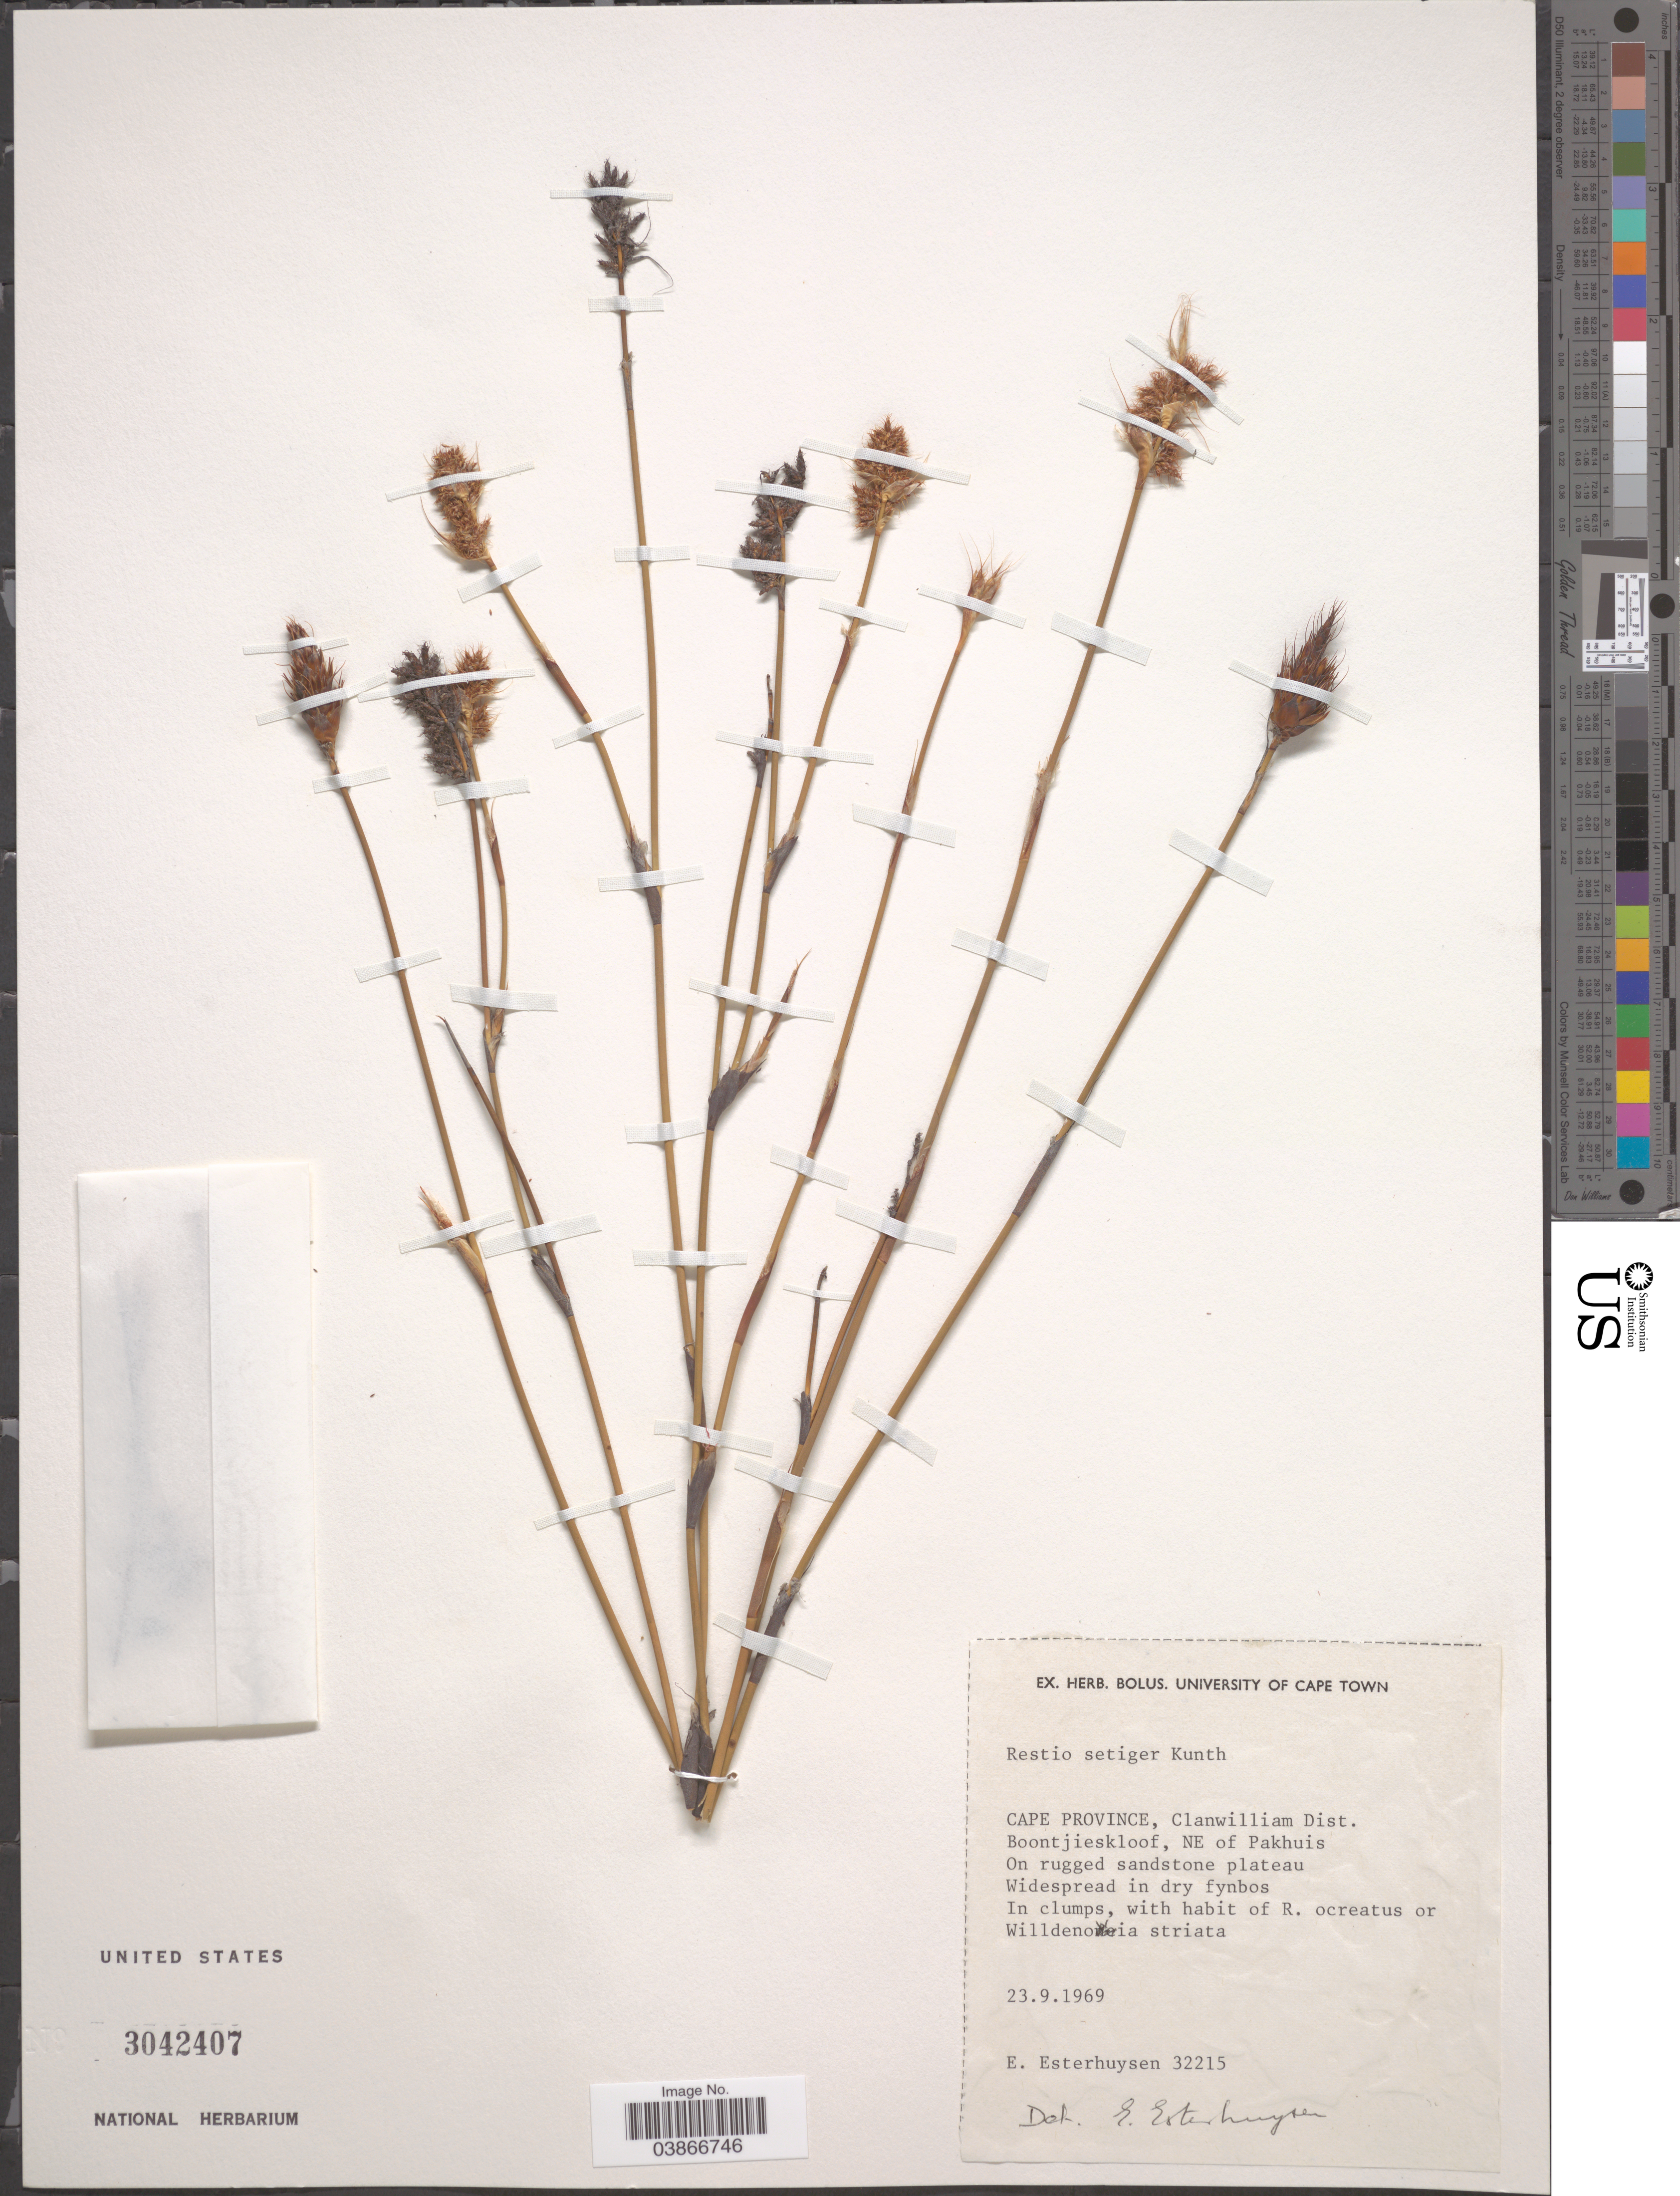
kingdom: Plantae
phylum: Tracheophyta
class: Liliopsida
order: Poales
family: Restionaceae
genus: Restio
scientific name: Restio setiger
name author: Kunth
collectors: E. E. Esterhuysen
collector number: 32215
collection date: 1969-09-23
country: South Africa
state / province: Western Cape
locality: Clanwilliam Dist. Boontjieskloof, NE of Pakhuis.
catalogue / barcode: US 3042407